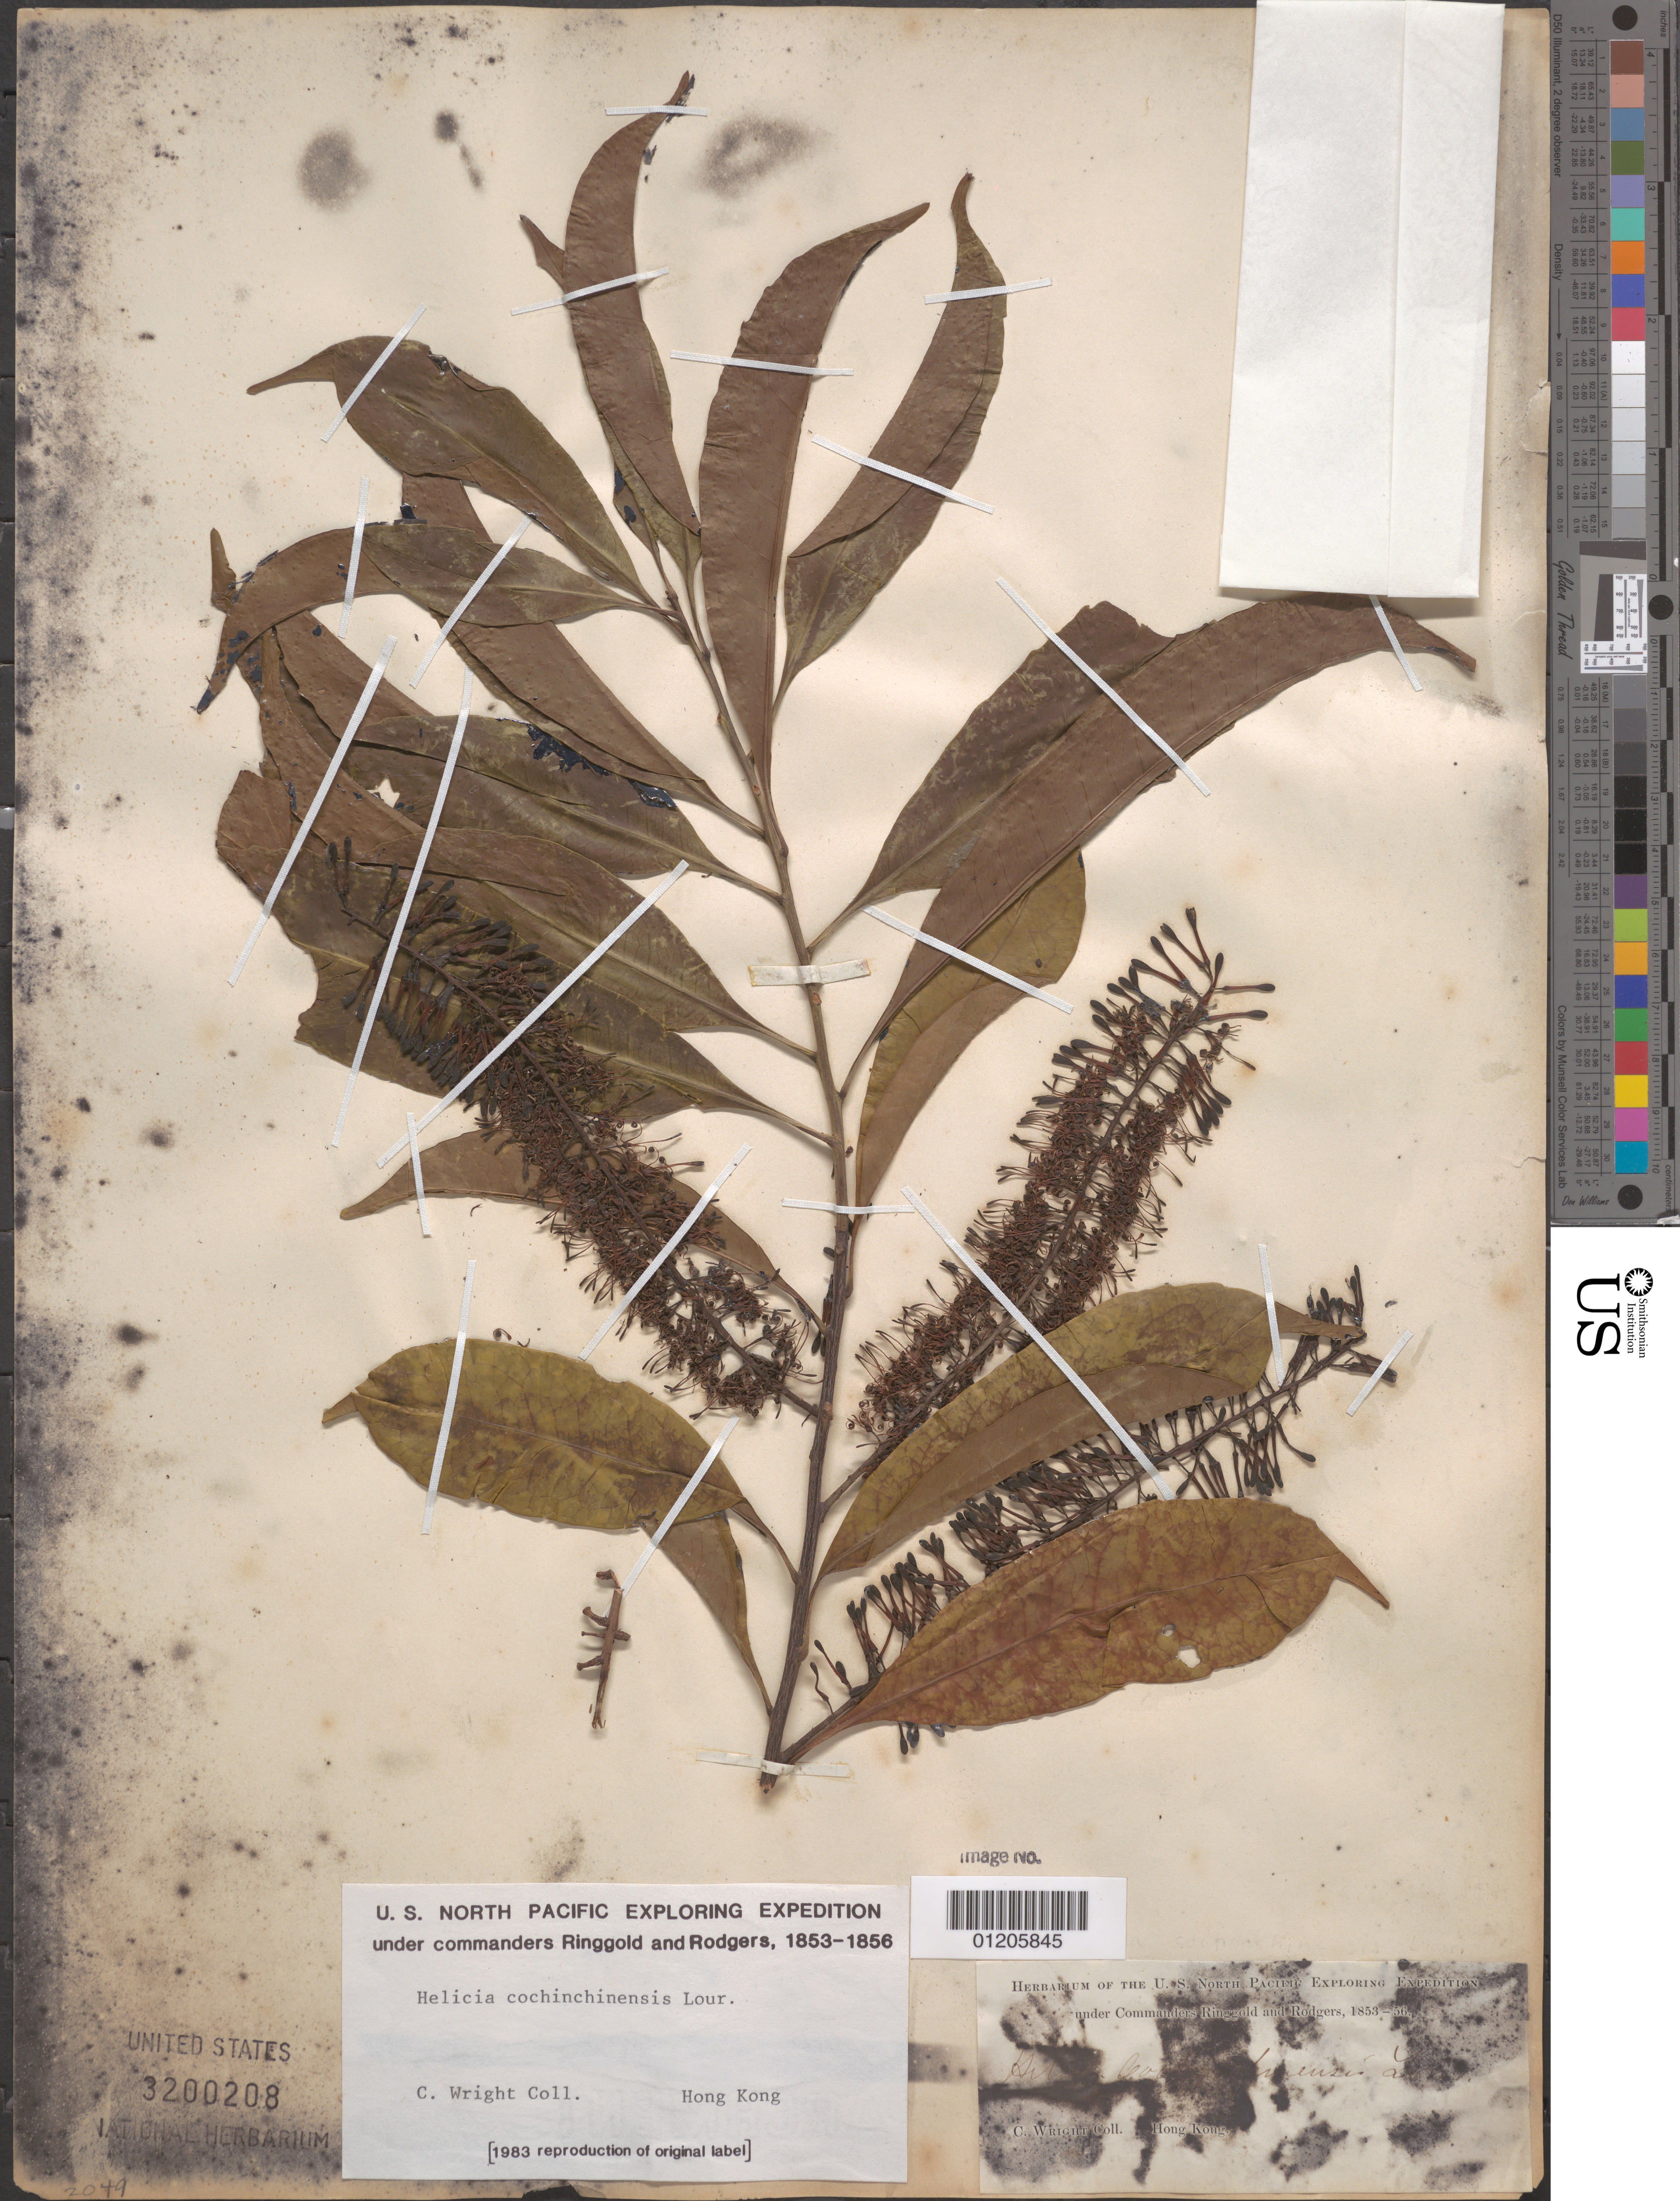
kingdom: Plantae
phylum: Tracheophyta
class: Magnoliopsida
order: Proteales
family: Proteaceae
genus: Helicia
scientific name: Helicia cochinchinensis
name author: Lour.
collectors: C. Wright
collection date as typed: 1853 to -- -- 1856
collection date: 1853/1856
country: China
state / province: Hong Kong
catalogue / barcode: US 3200208